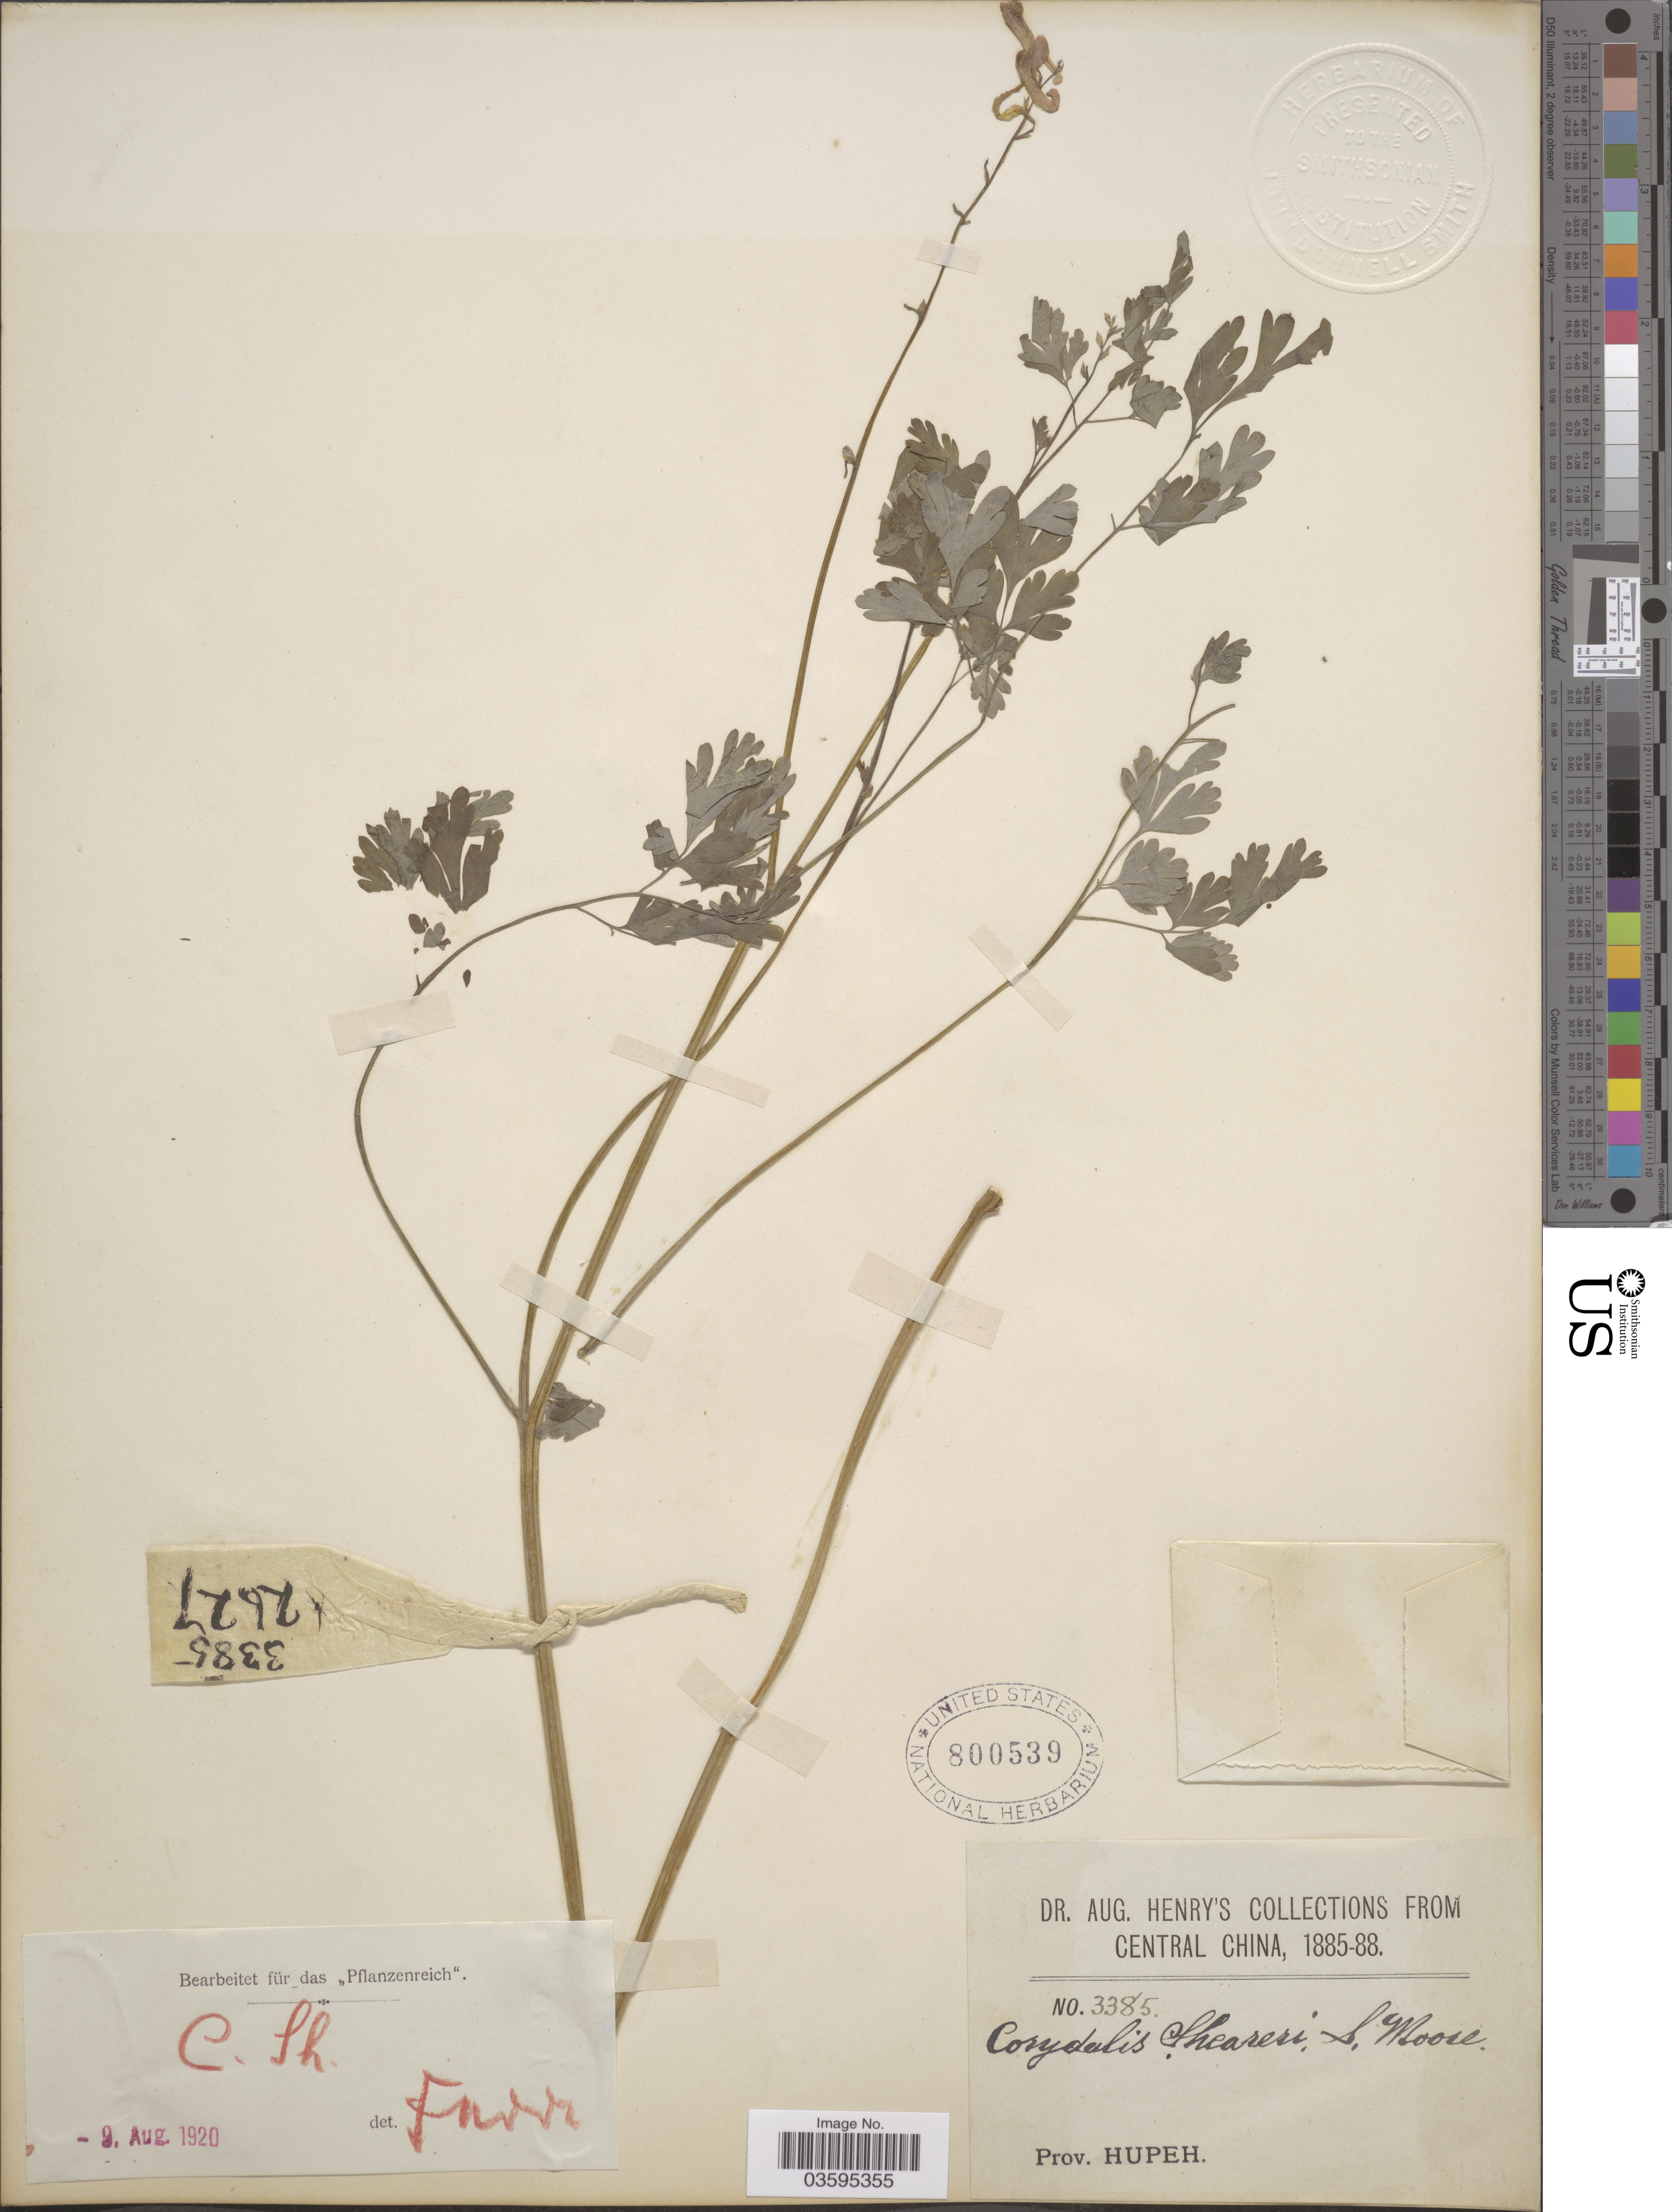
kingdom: Plantae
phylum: Tracheophyta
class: Magnoliopsida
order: Ranunculales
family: Papaveraceae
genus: Corydalis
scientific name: Corydalis sheareri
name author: S. Moore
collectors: A. Henry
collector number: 3385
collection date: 1885/1888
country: China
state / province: Hubei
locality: Central China. Prov. Hupeh.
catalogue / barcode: US 800539